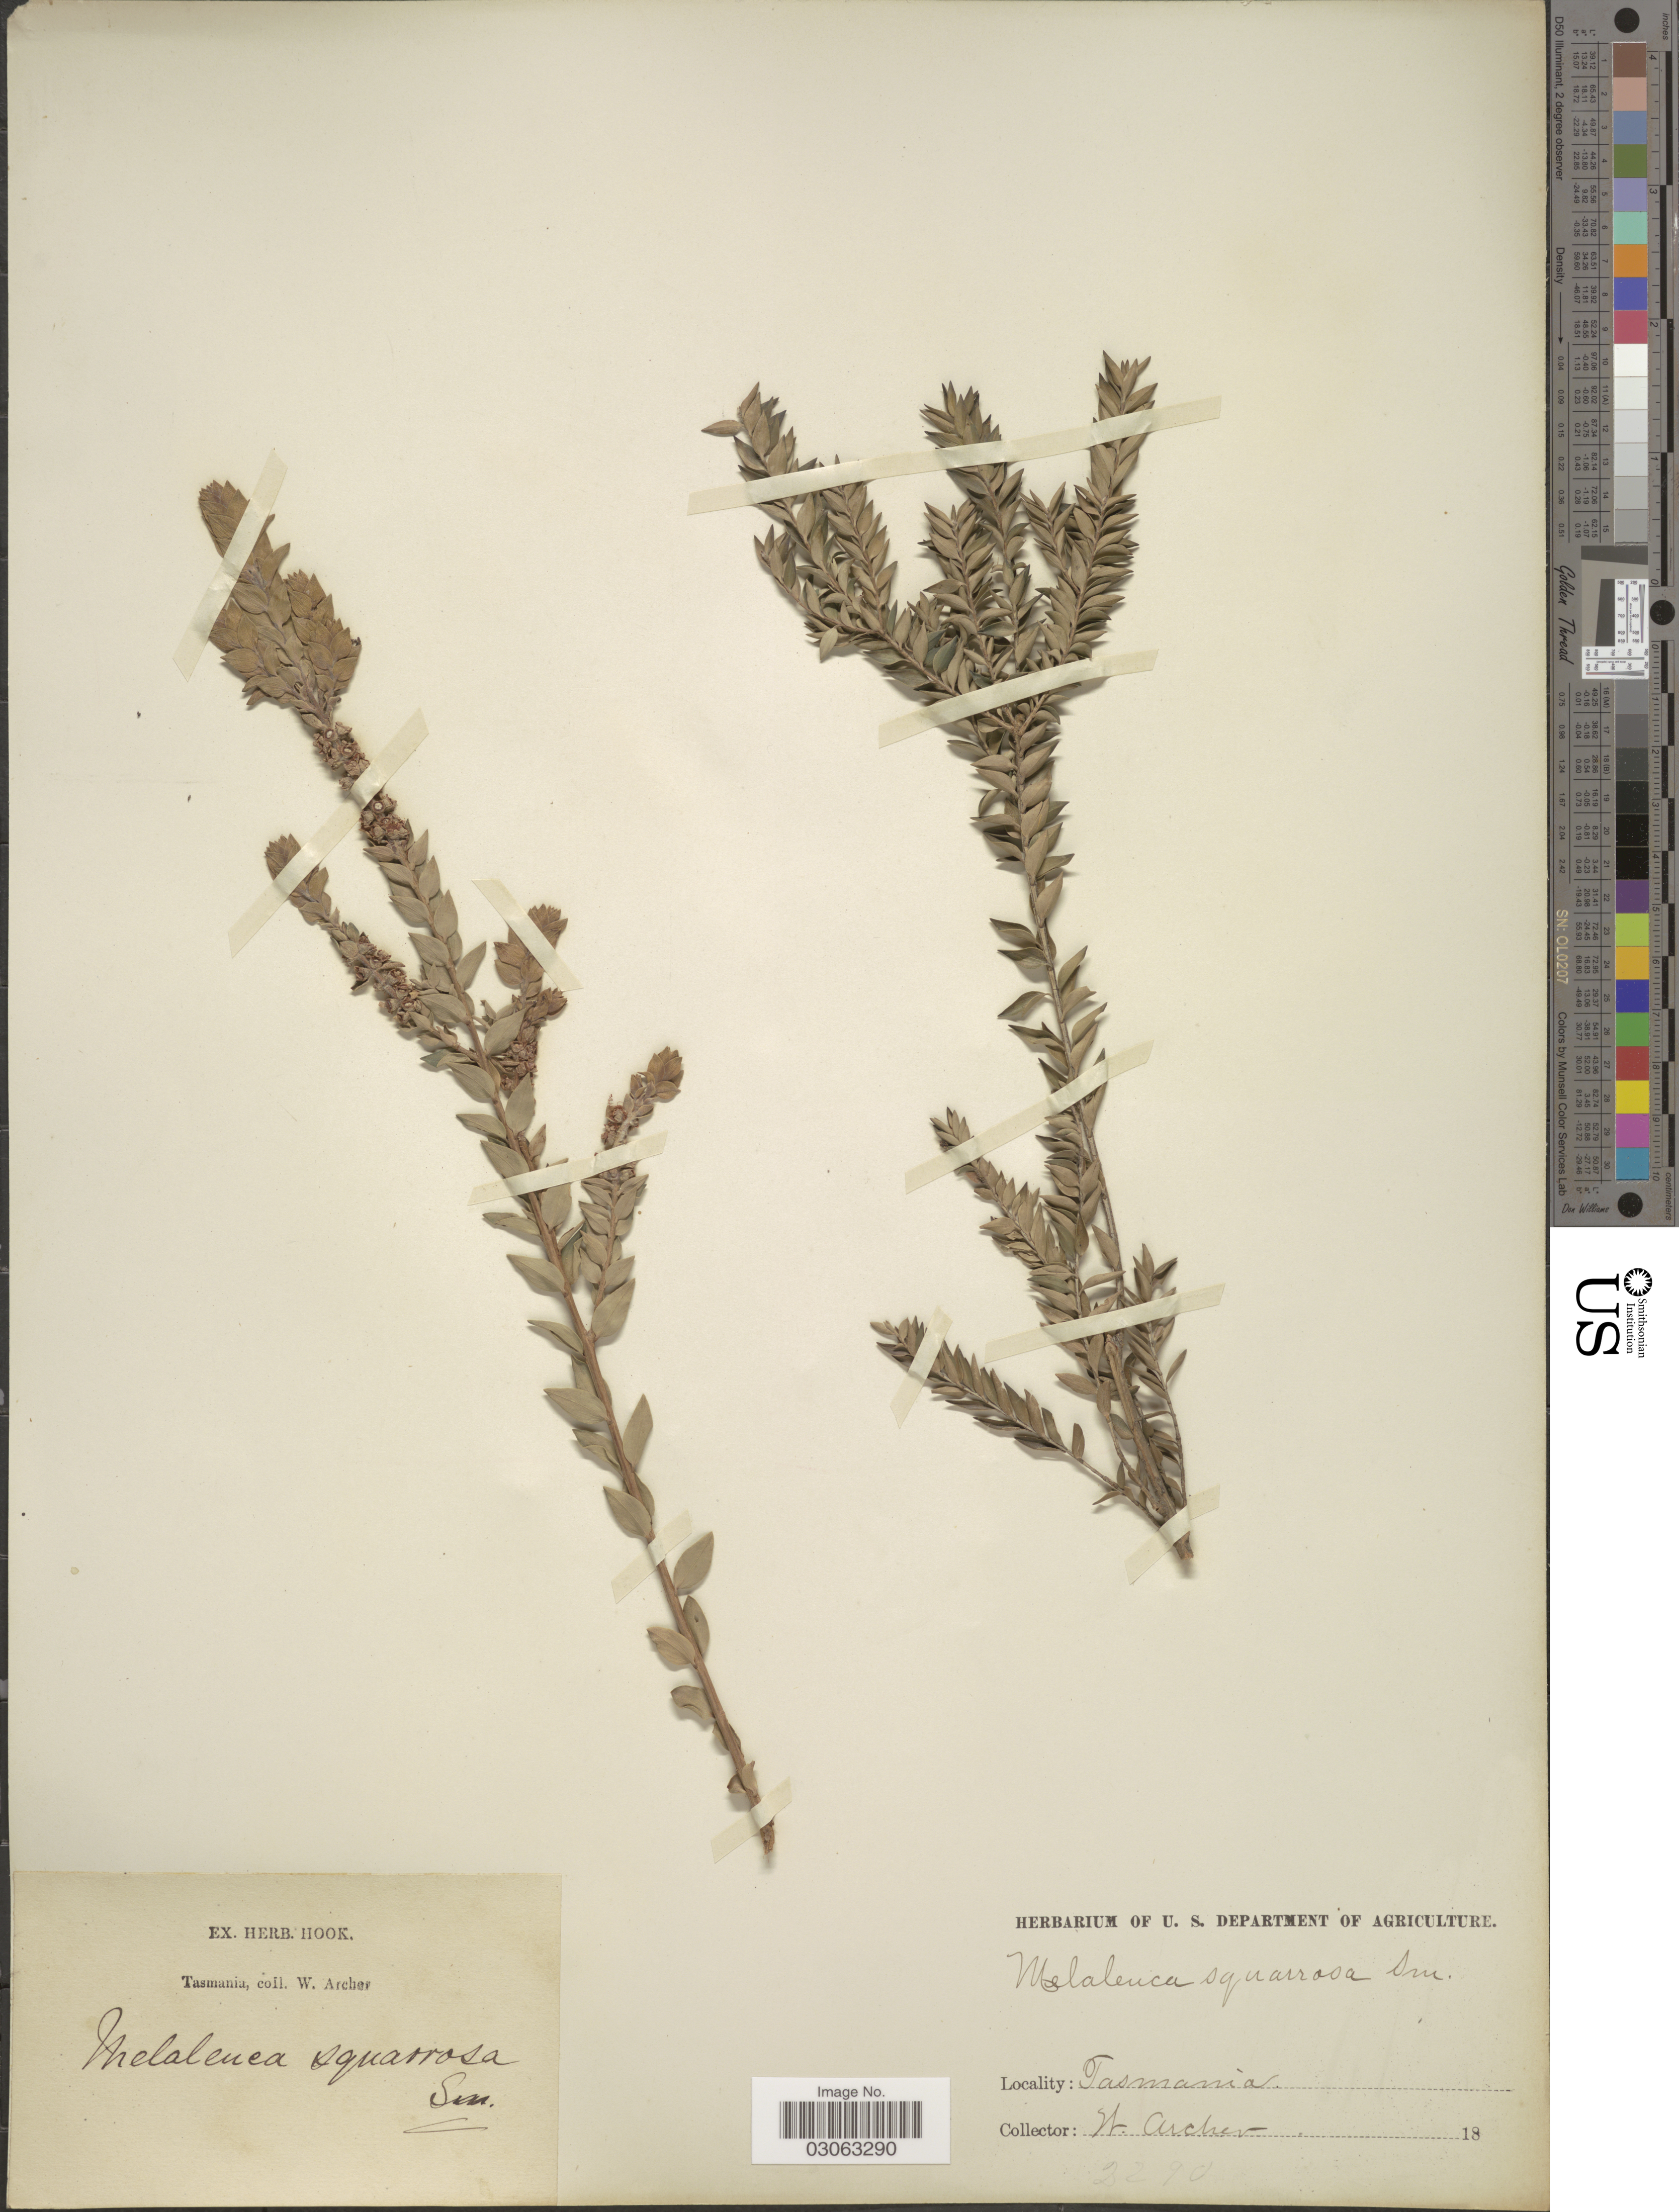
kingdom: Plantae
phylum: Tracheophyta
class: Magnoliopsida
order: Myrtales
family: Myrtaceae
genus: Melaleuca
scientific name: Melaleuca squarrosa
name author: Sm.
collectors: W. Archer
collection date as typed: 18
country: Australia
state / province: Tasmania